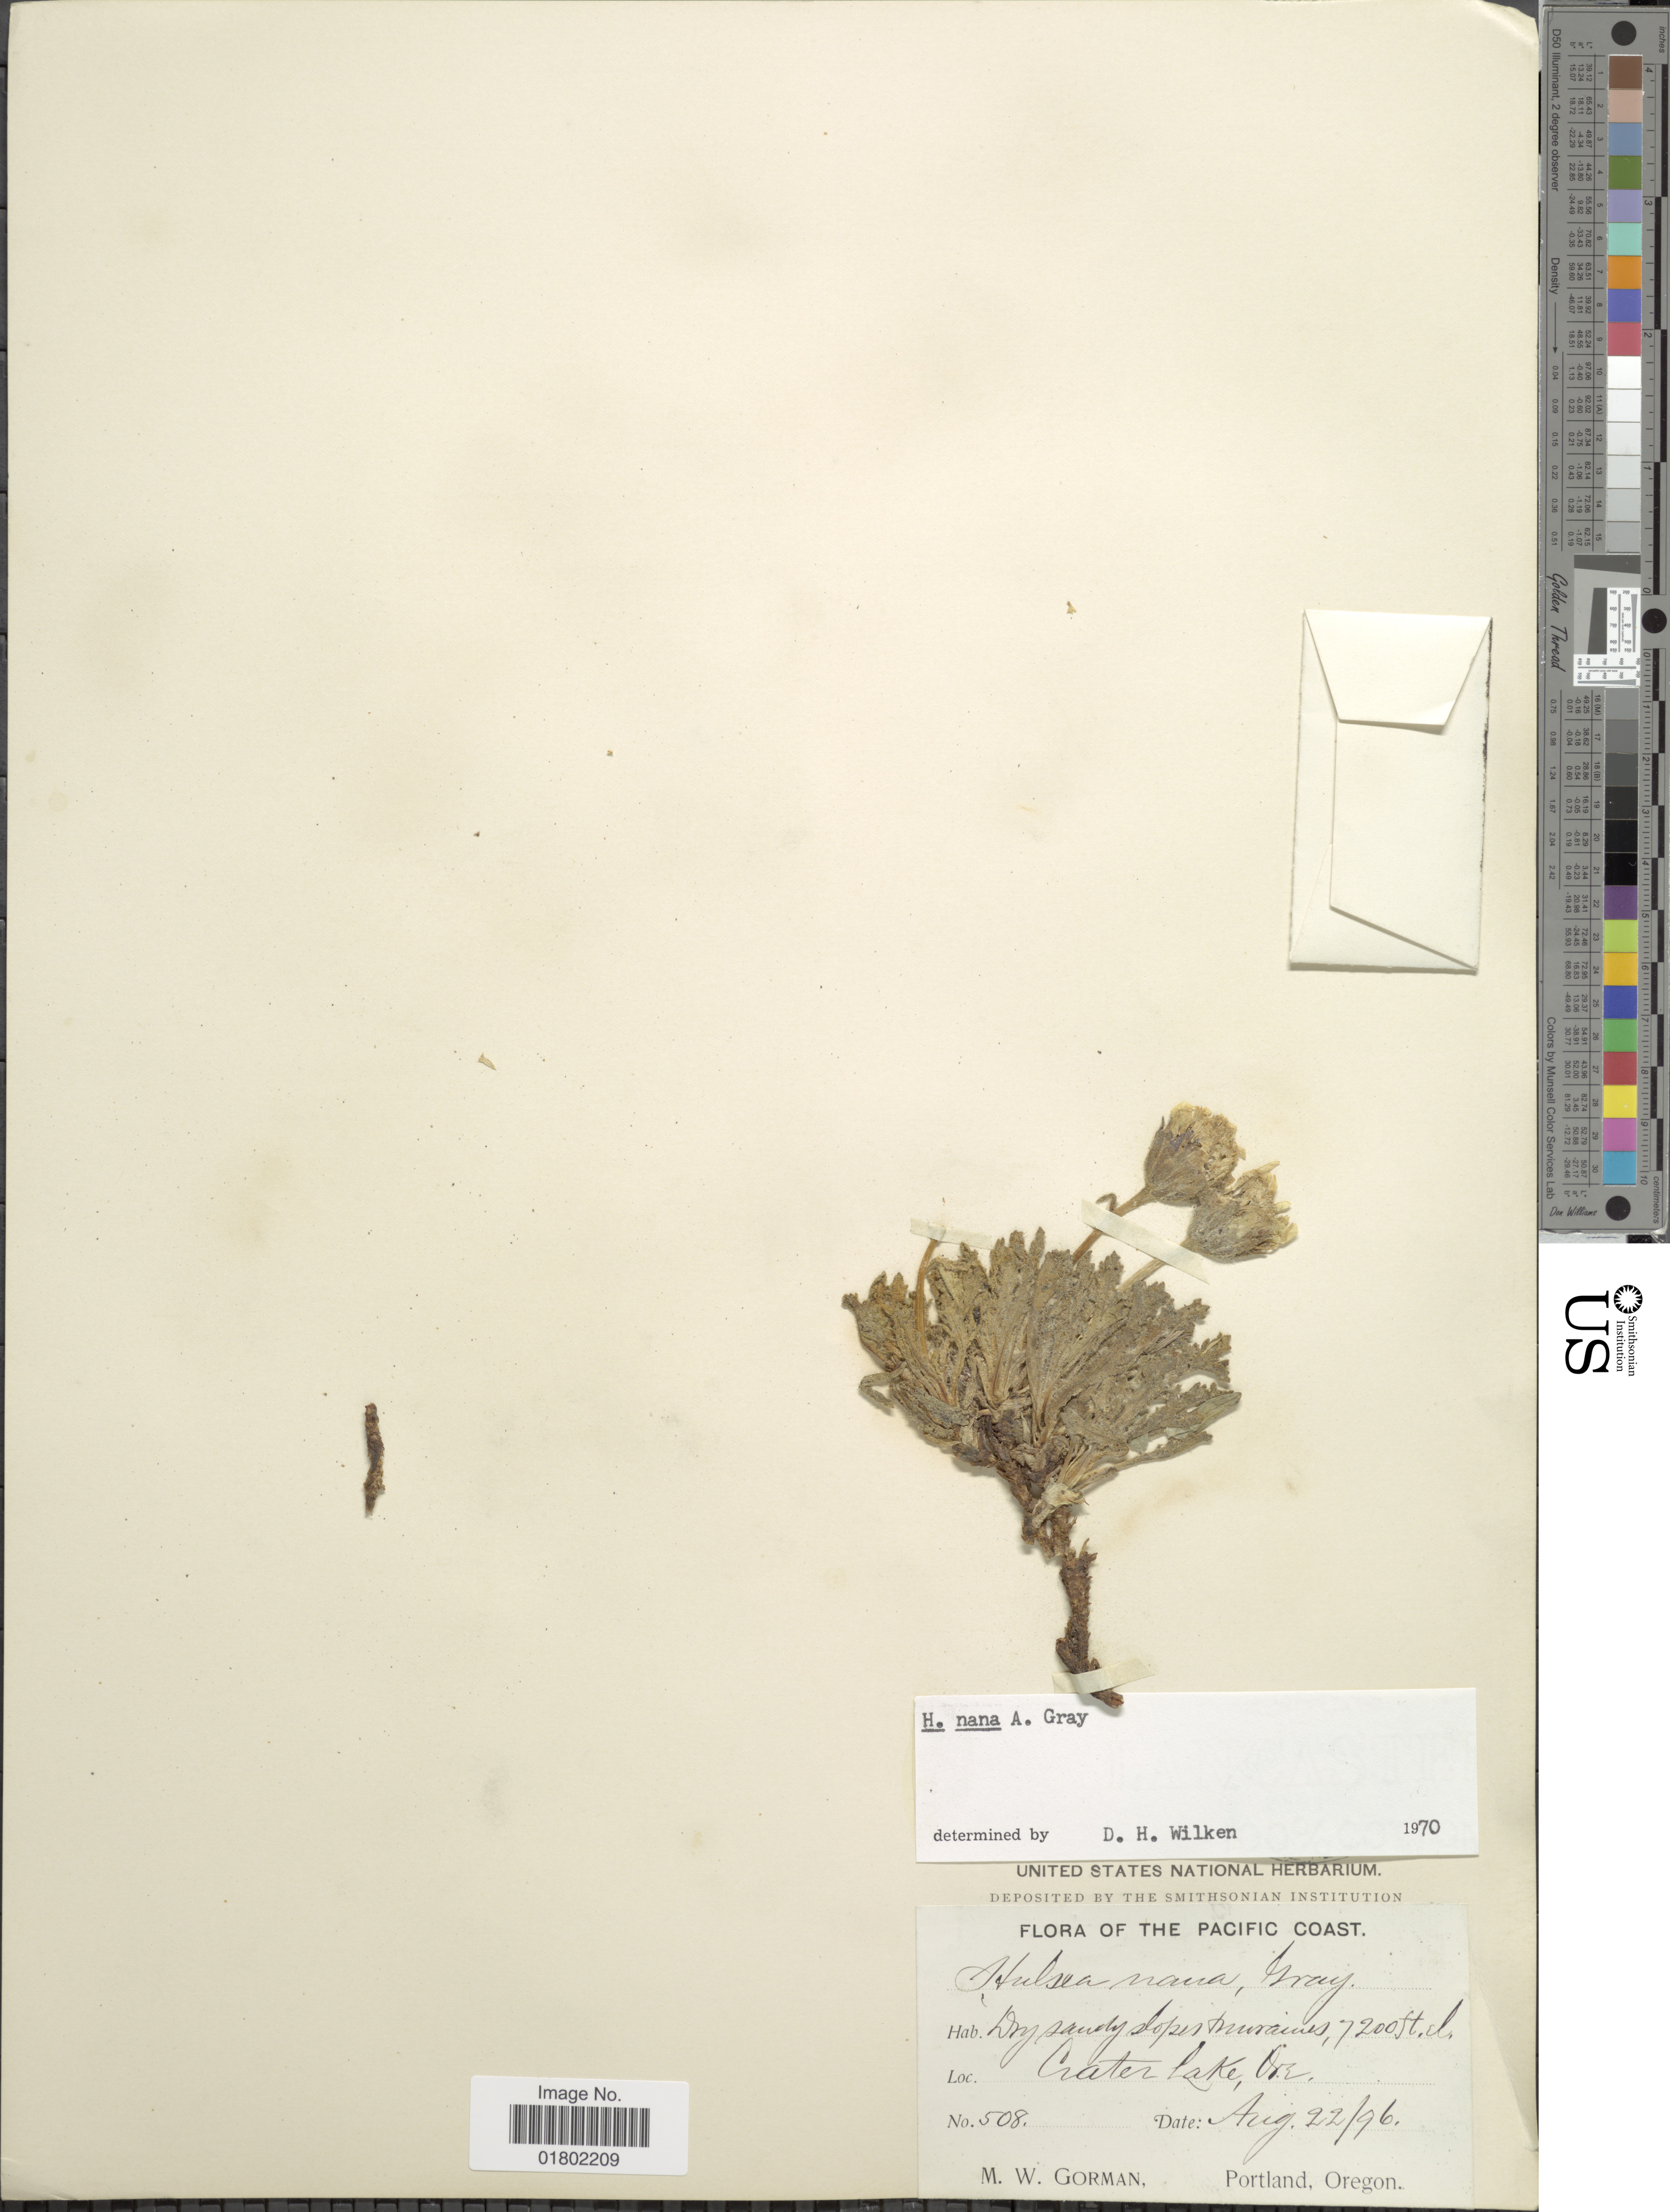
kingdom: Plantae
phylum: Tracheophyta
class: Magnoliopsida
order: Asterales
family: Asteraceae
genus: Hulsea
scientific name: Hulsea nana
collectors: M. W. Gorman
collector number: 508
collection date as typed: Transcribed d/m/y: 22/8/96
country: United States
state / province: Oregon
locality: The Pacific Coast, Crater Lake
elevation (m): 2195